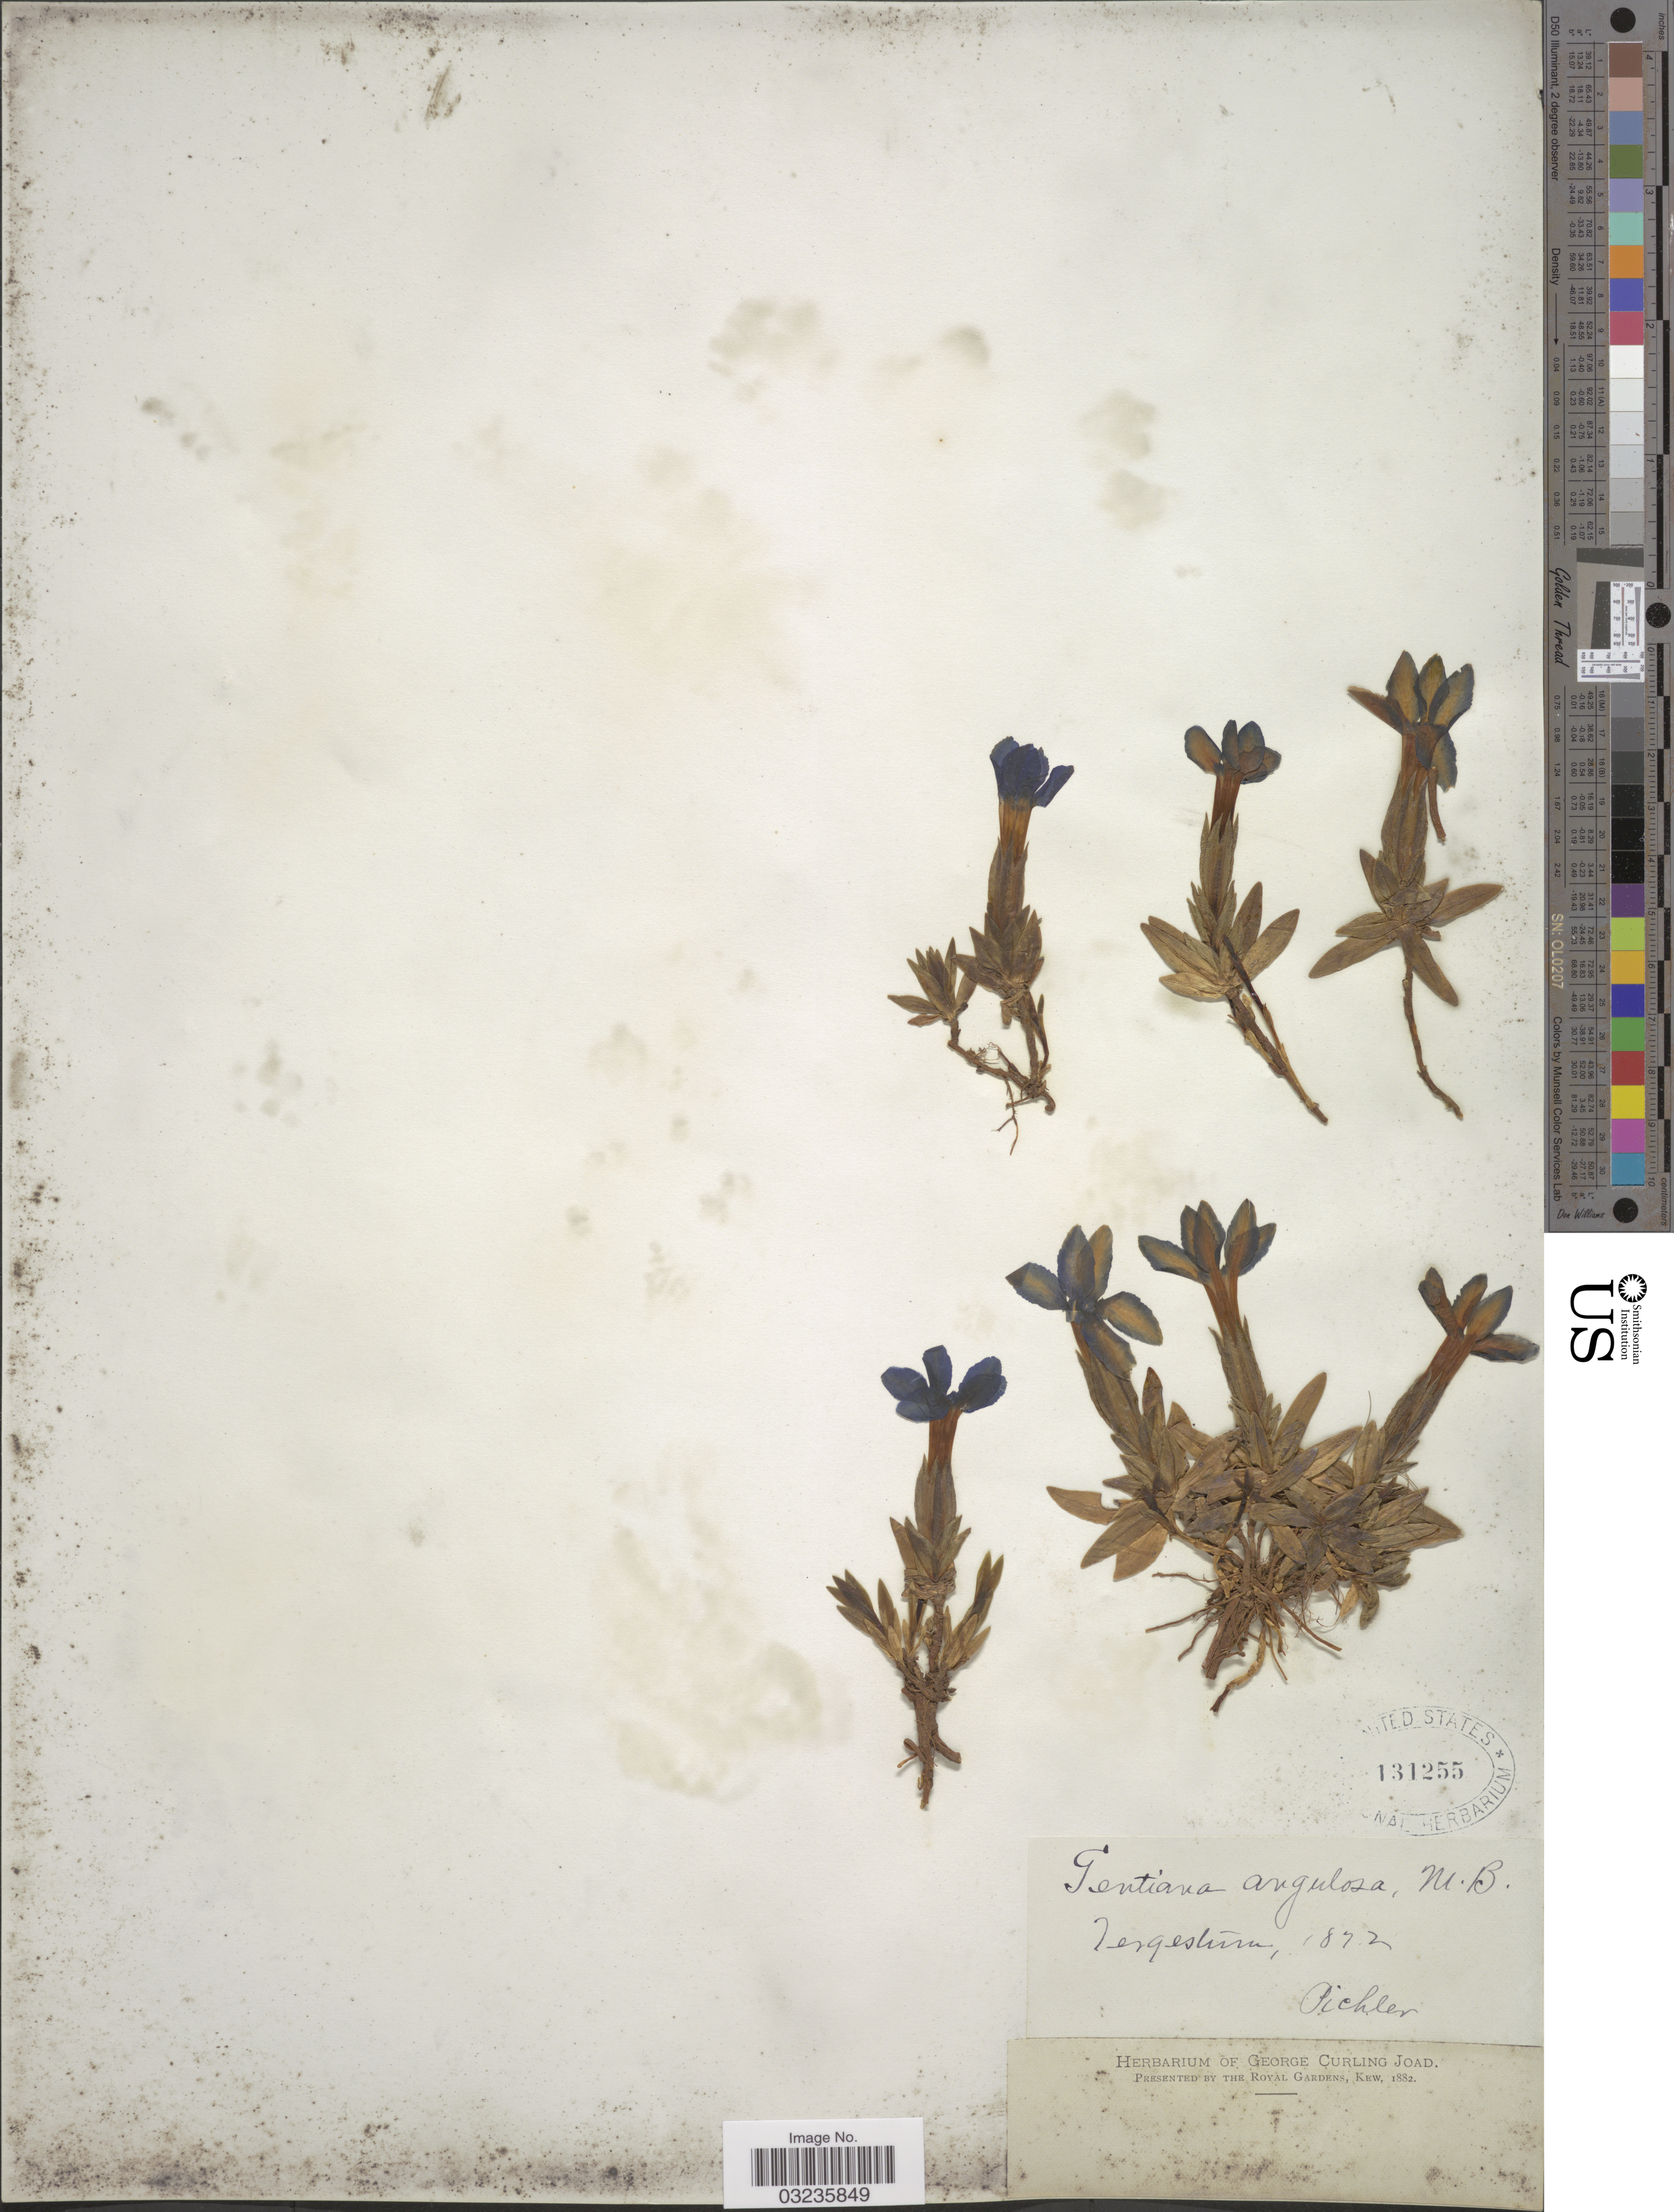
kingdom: Plantae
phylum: Tracheophyta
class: Magnoliopsida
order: Gentianales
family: Gentianaceae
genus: Gentiana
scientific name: Gentiana angulosa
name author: M. Bieb.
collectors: Pichler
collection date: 1872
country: Italy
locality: Tergestina.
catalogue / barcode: US 131255